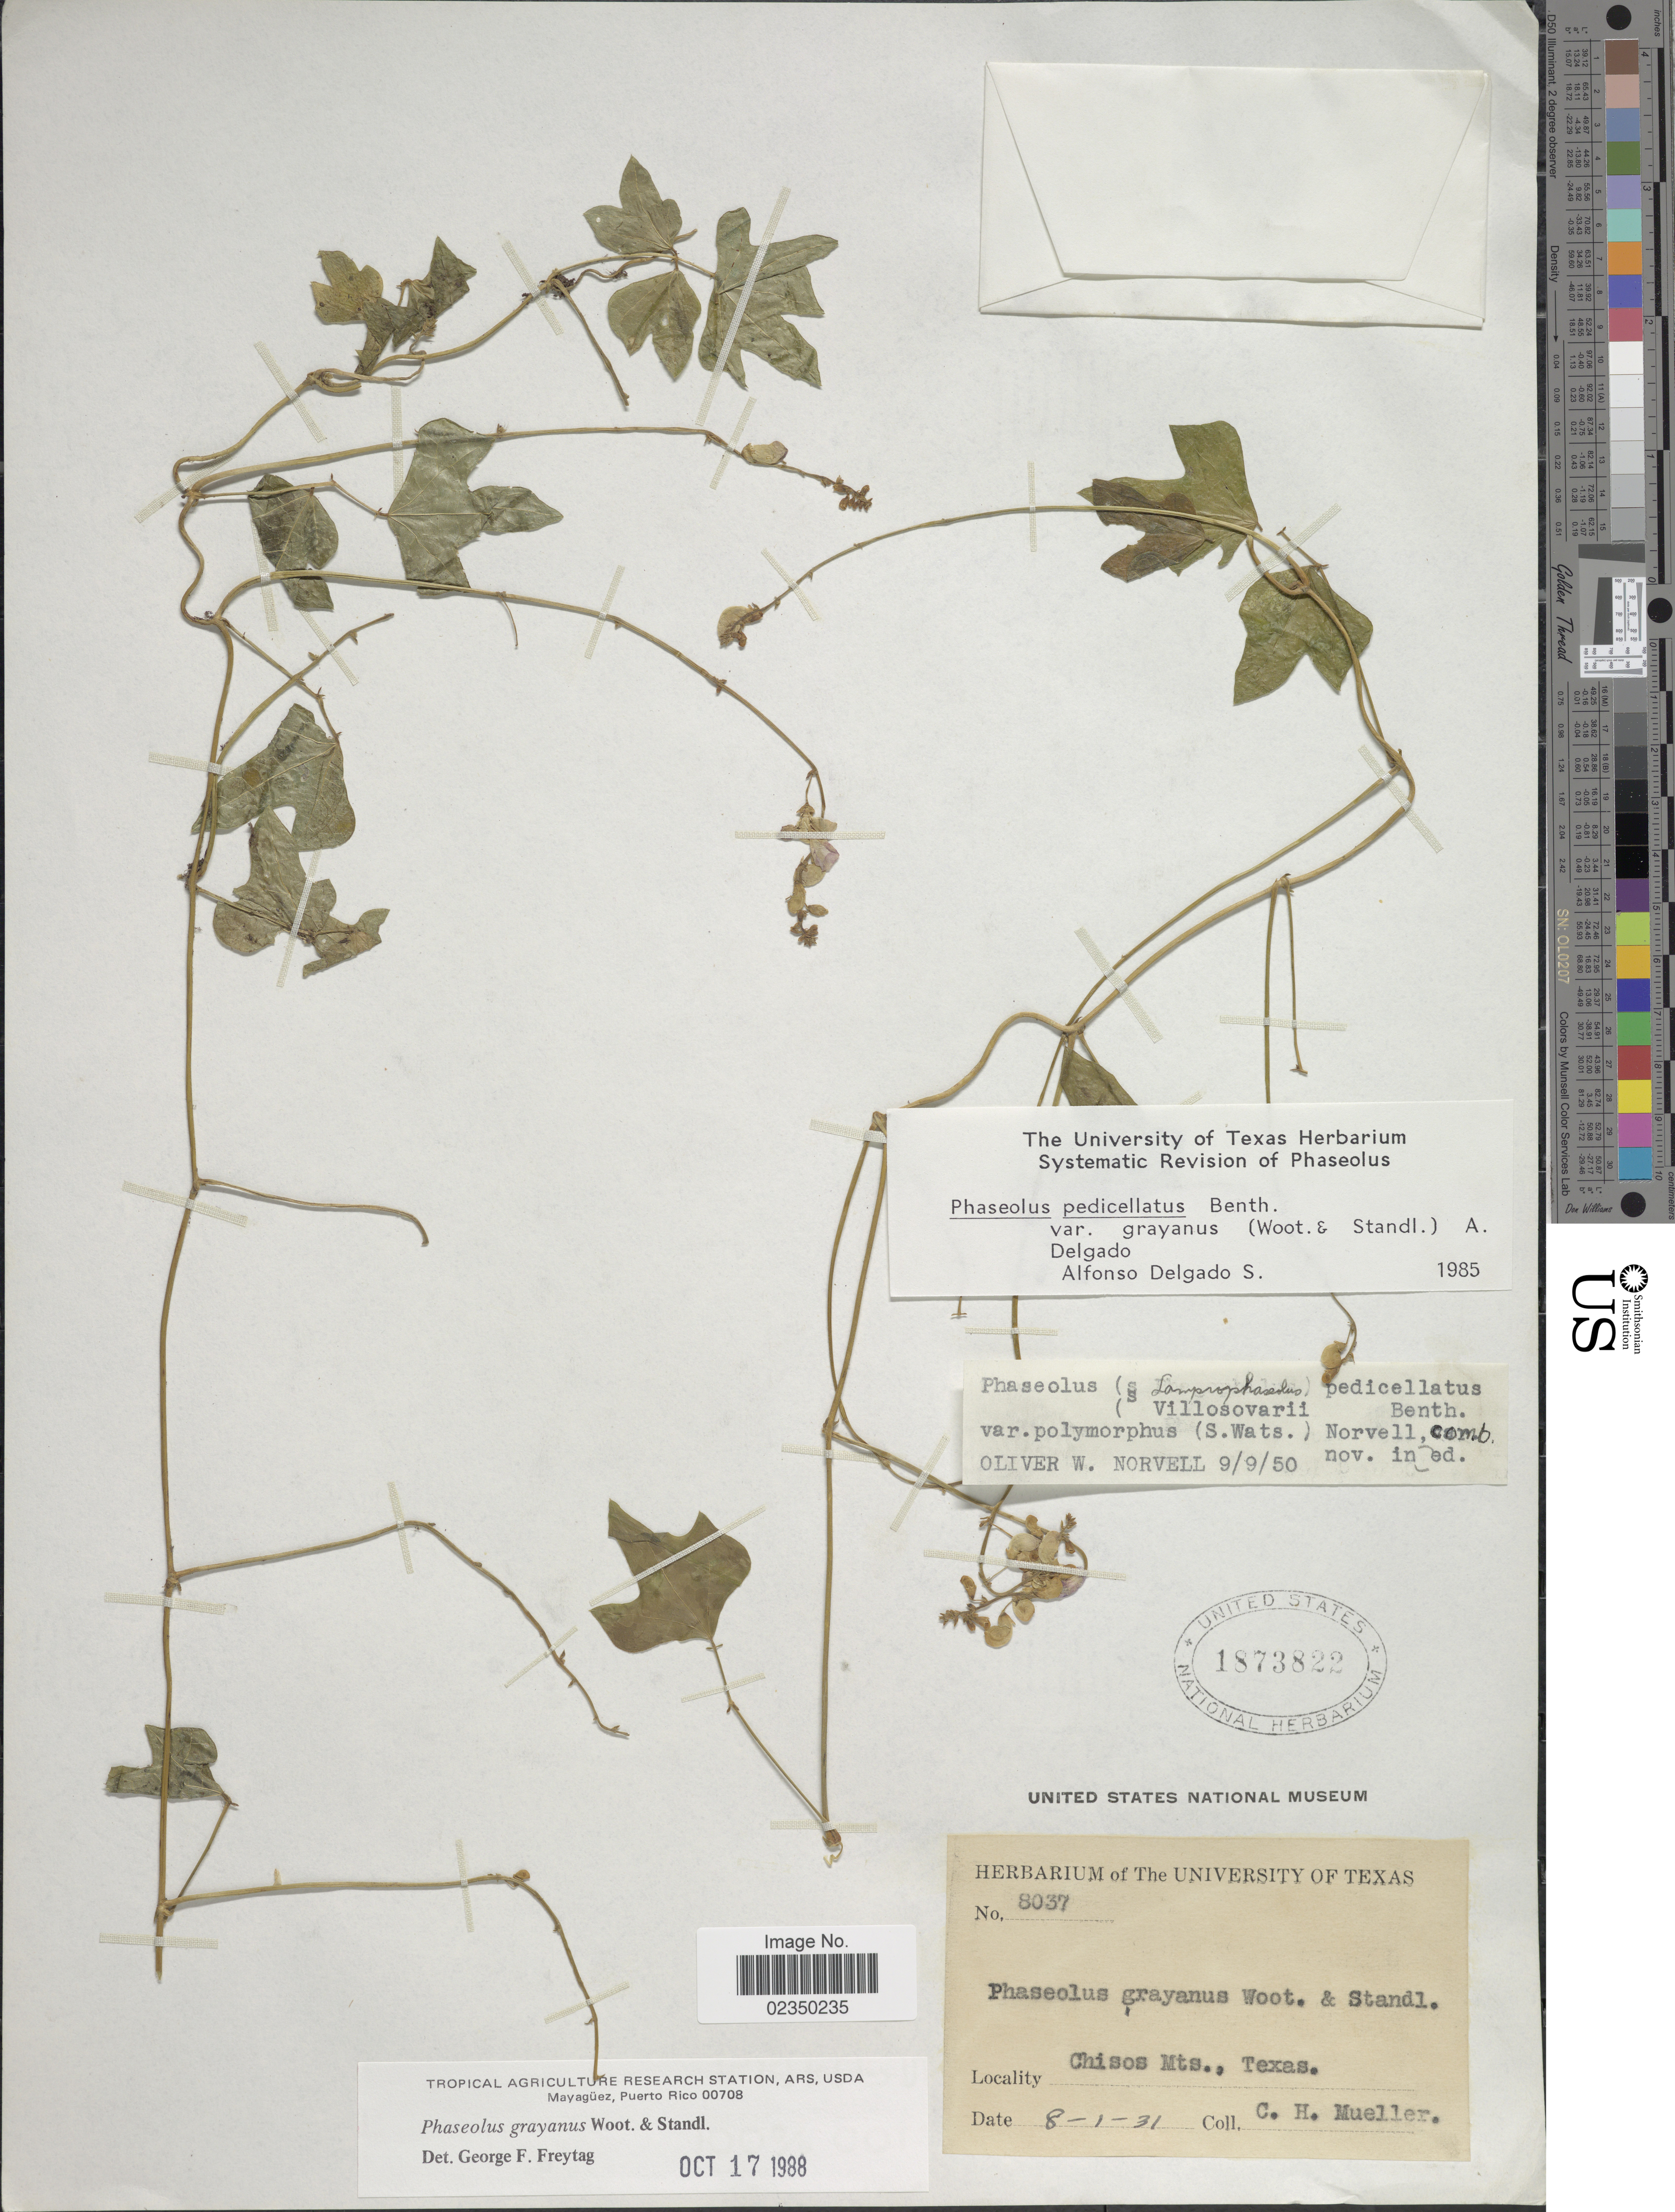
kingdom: Plantae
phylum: Tracheophyta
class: Magnoliopsida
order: Fabales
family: Fabaceae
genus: Phaseolus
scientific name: Phaseolus grayanus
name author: Wooton & Standl.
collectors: C. H. Mueller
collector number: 8037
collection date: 1931-08-01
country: United States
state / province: Texas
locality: Chisos Mts.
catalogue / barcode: US 1873822